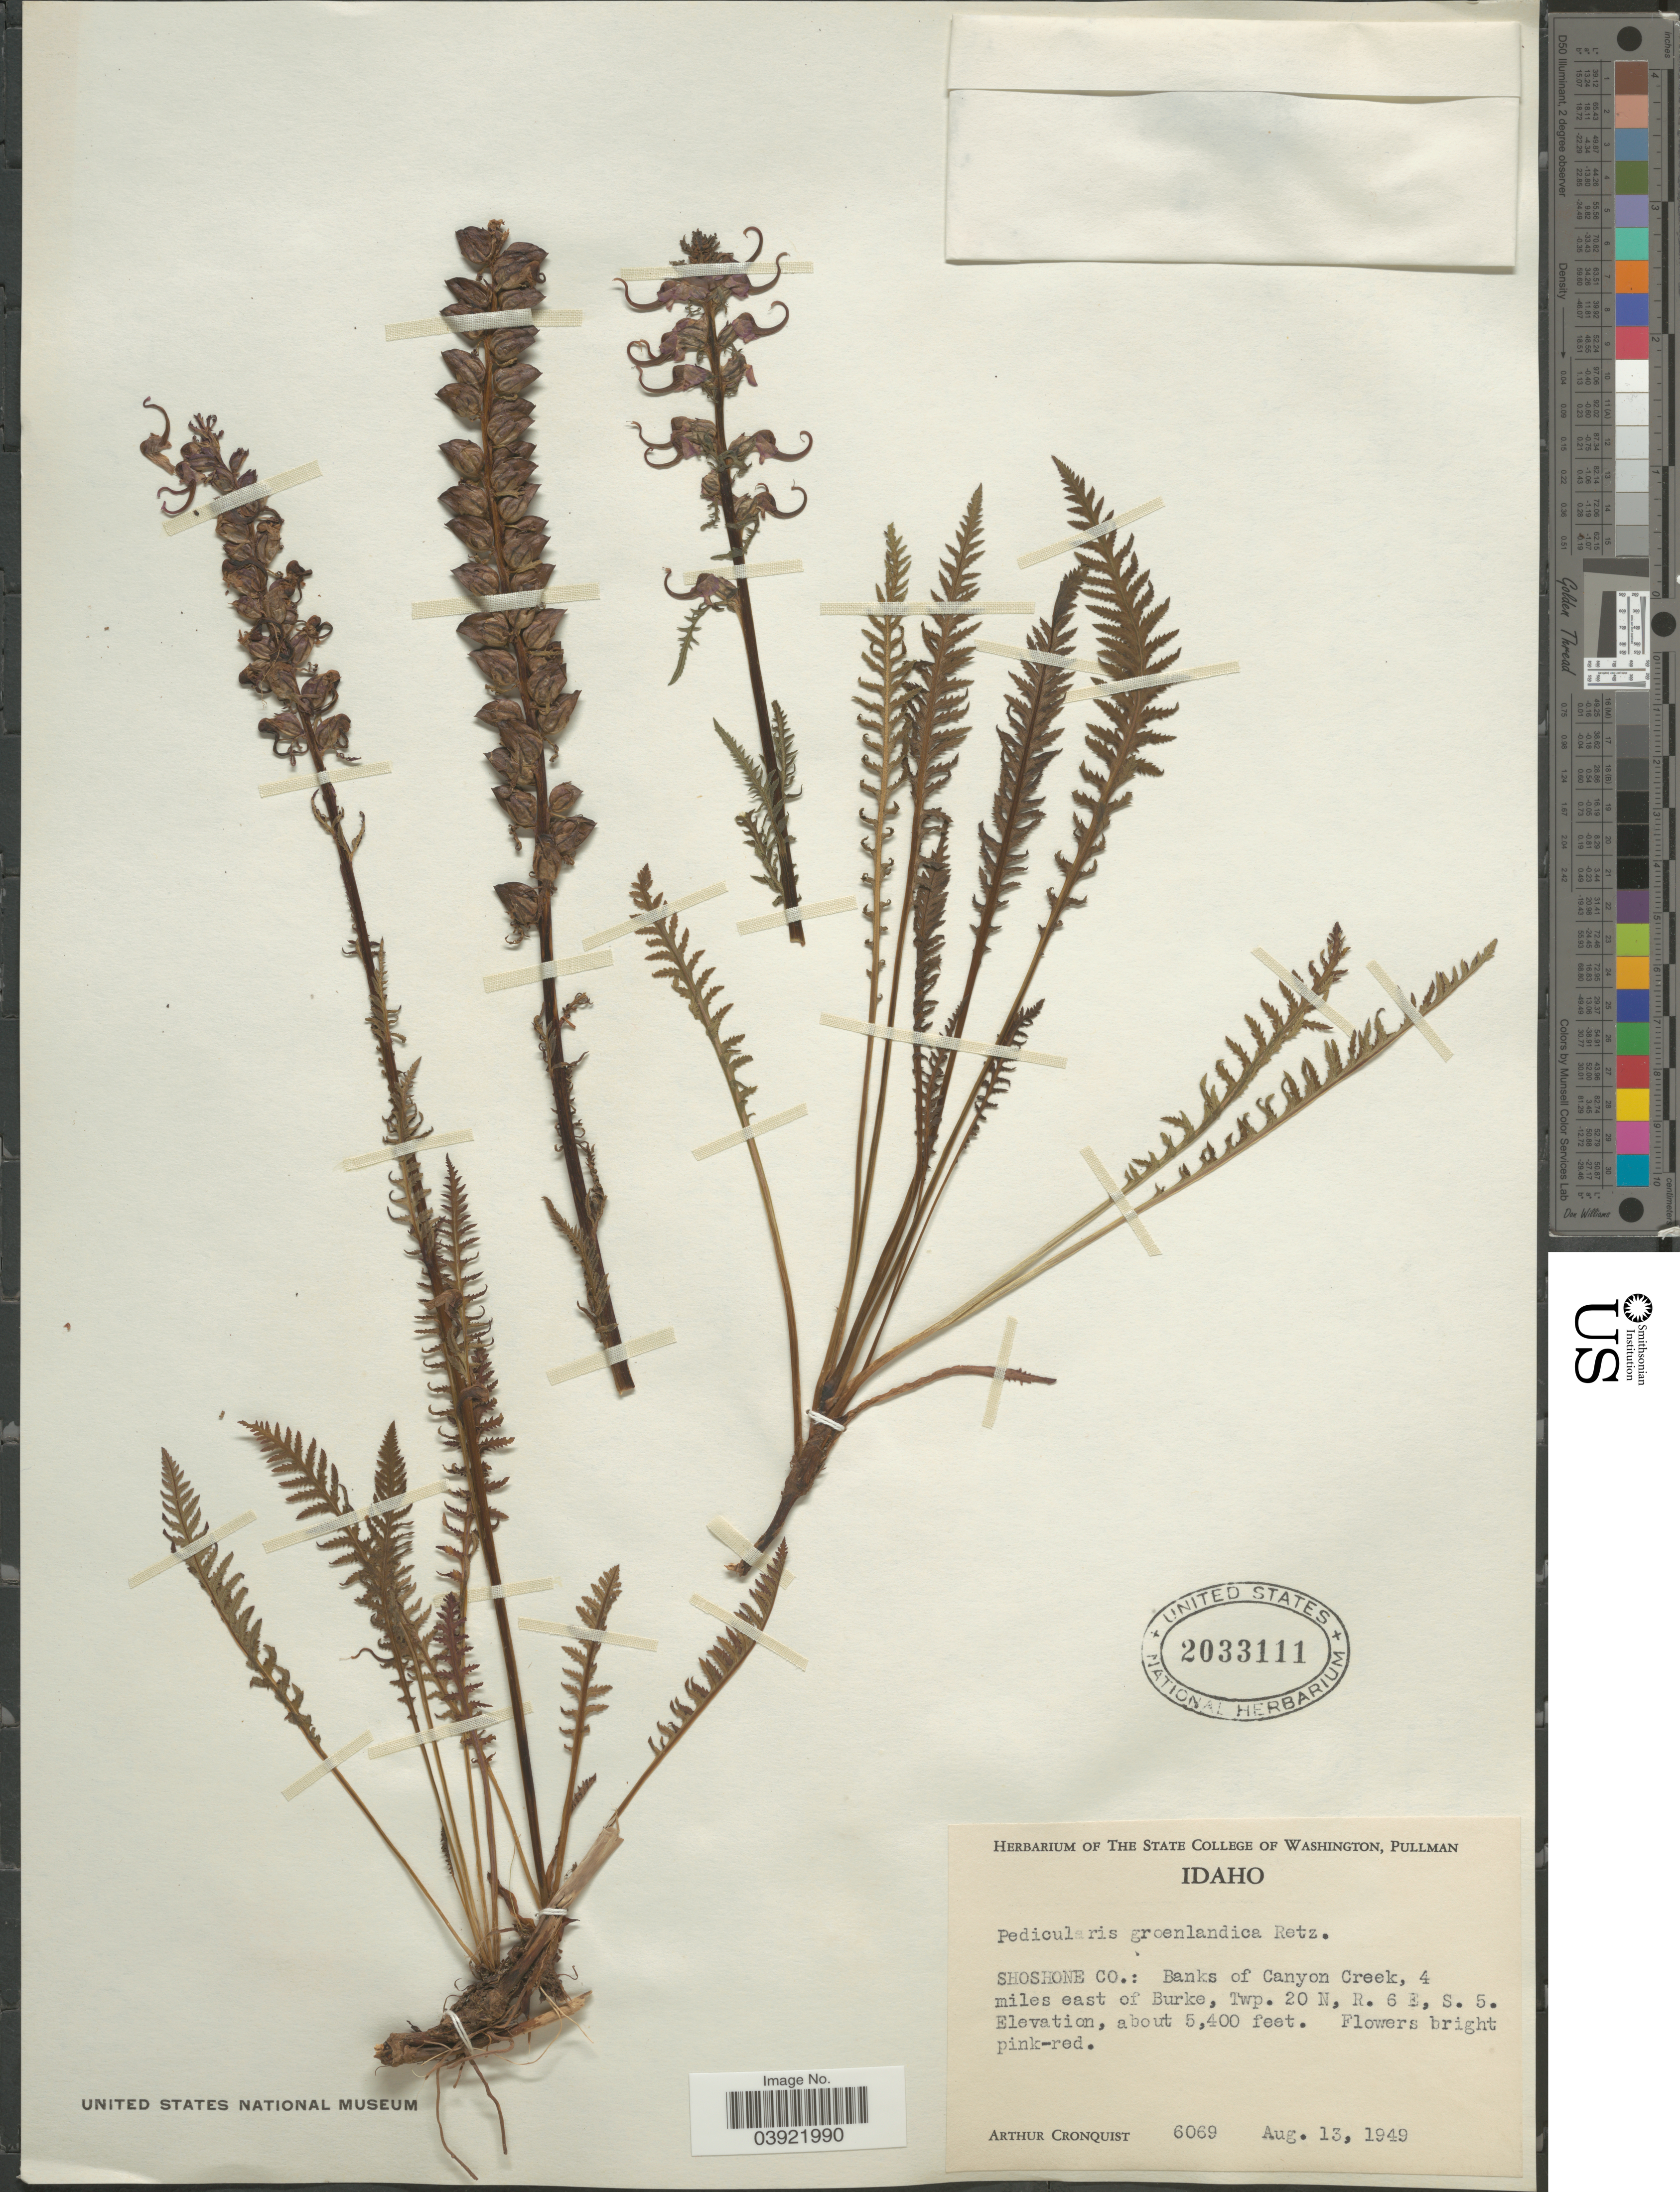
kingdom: Plantae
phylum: Tracheophyta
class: Magnoliopsida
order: Lamiales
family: Orobanchaceae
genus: Pedicularis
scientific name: Pedicularis groenlandica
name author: Retz.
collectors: A. J. Cronquist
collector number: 6069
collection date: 1949-08-13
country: United States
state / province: Idaho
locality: Shoshone Co.: banks of Canyon Creek, 4 miles east of Burke, Twp. 20 N, R. 6 E, S. 5.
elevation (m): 1646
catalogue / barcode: US 2033111